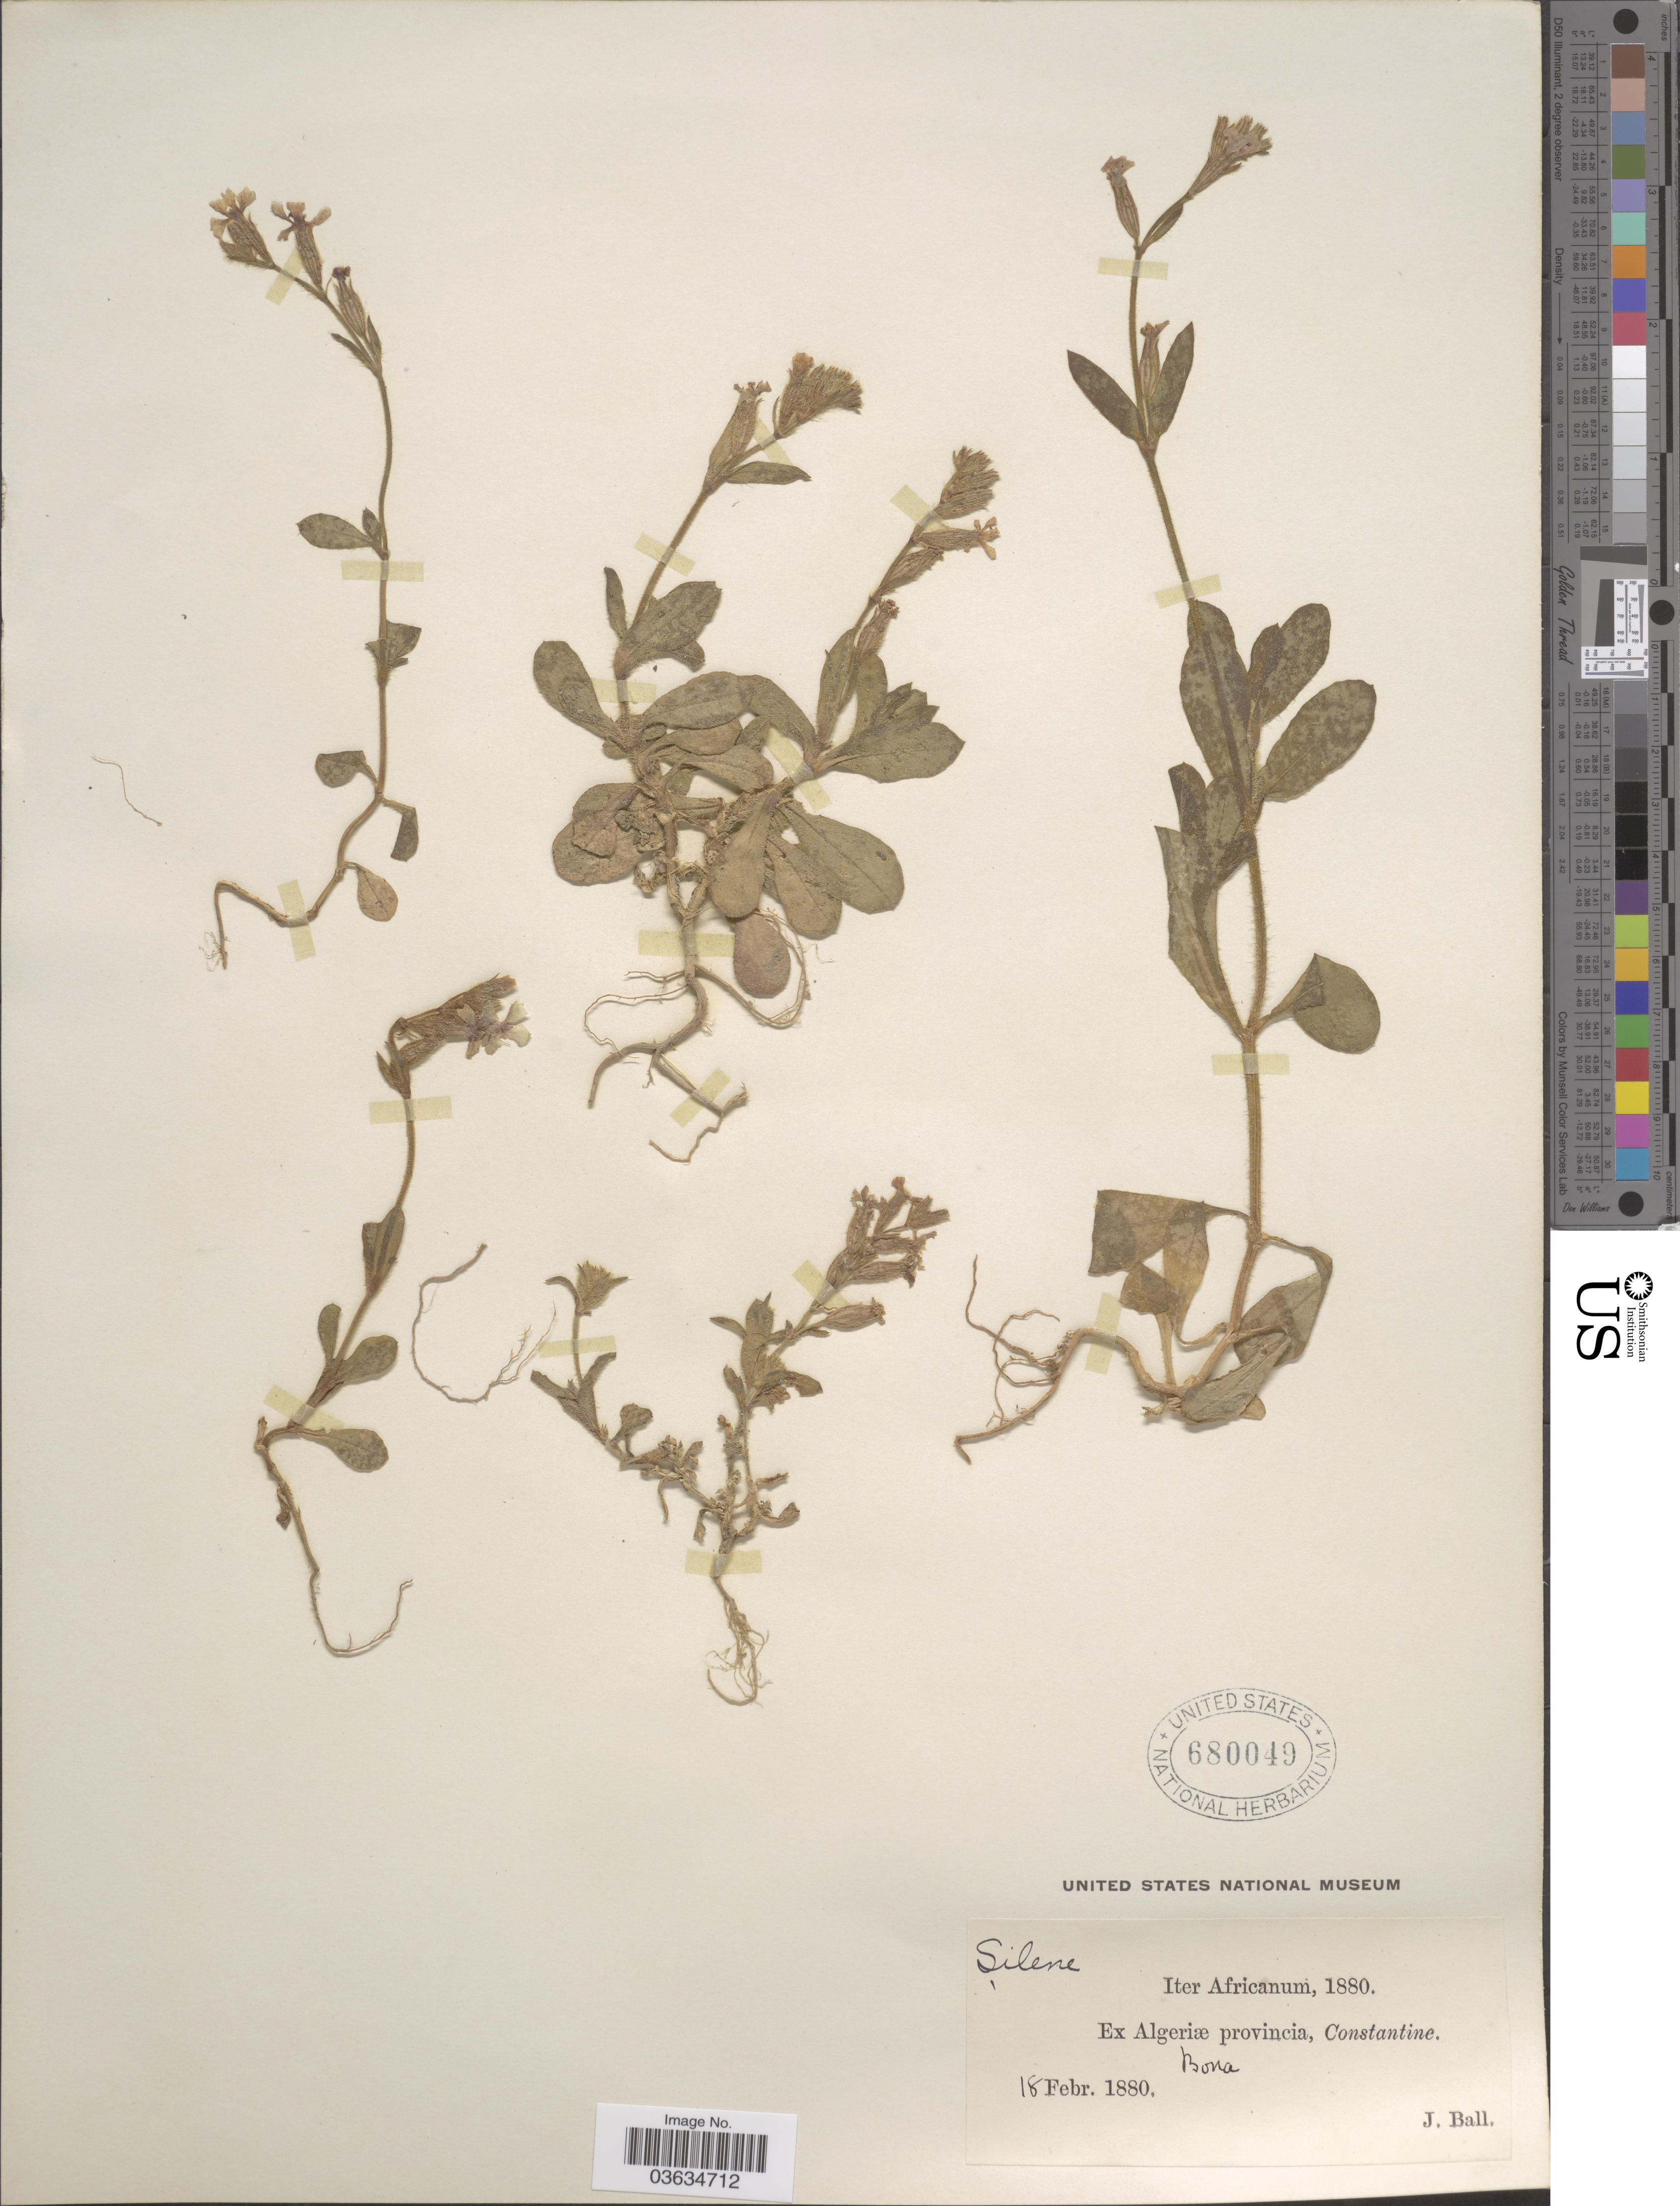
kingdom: Plantae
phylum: Tracheophyta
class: Magnoliopsida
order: Caryophyllales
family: Caryophyllaceae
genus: Silene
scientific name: Silene sp.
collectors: J. Ball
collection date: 1880-02-18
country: Algeria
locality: Iter Africanum. Ex Algeriæ provincia, Constantine. Bona.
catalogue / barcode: US 680049